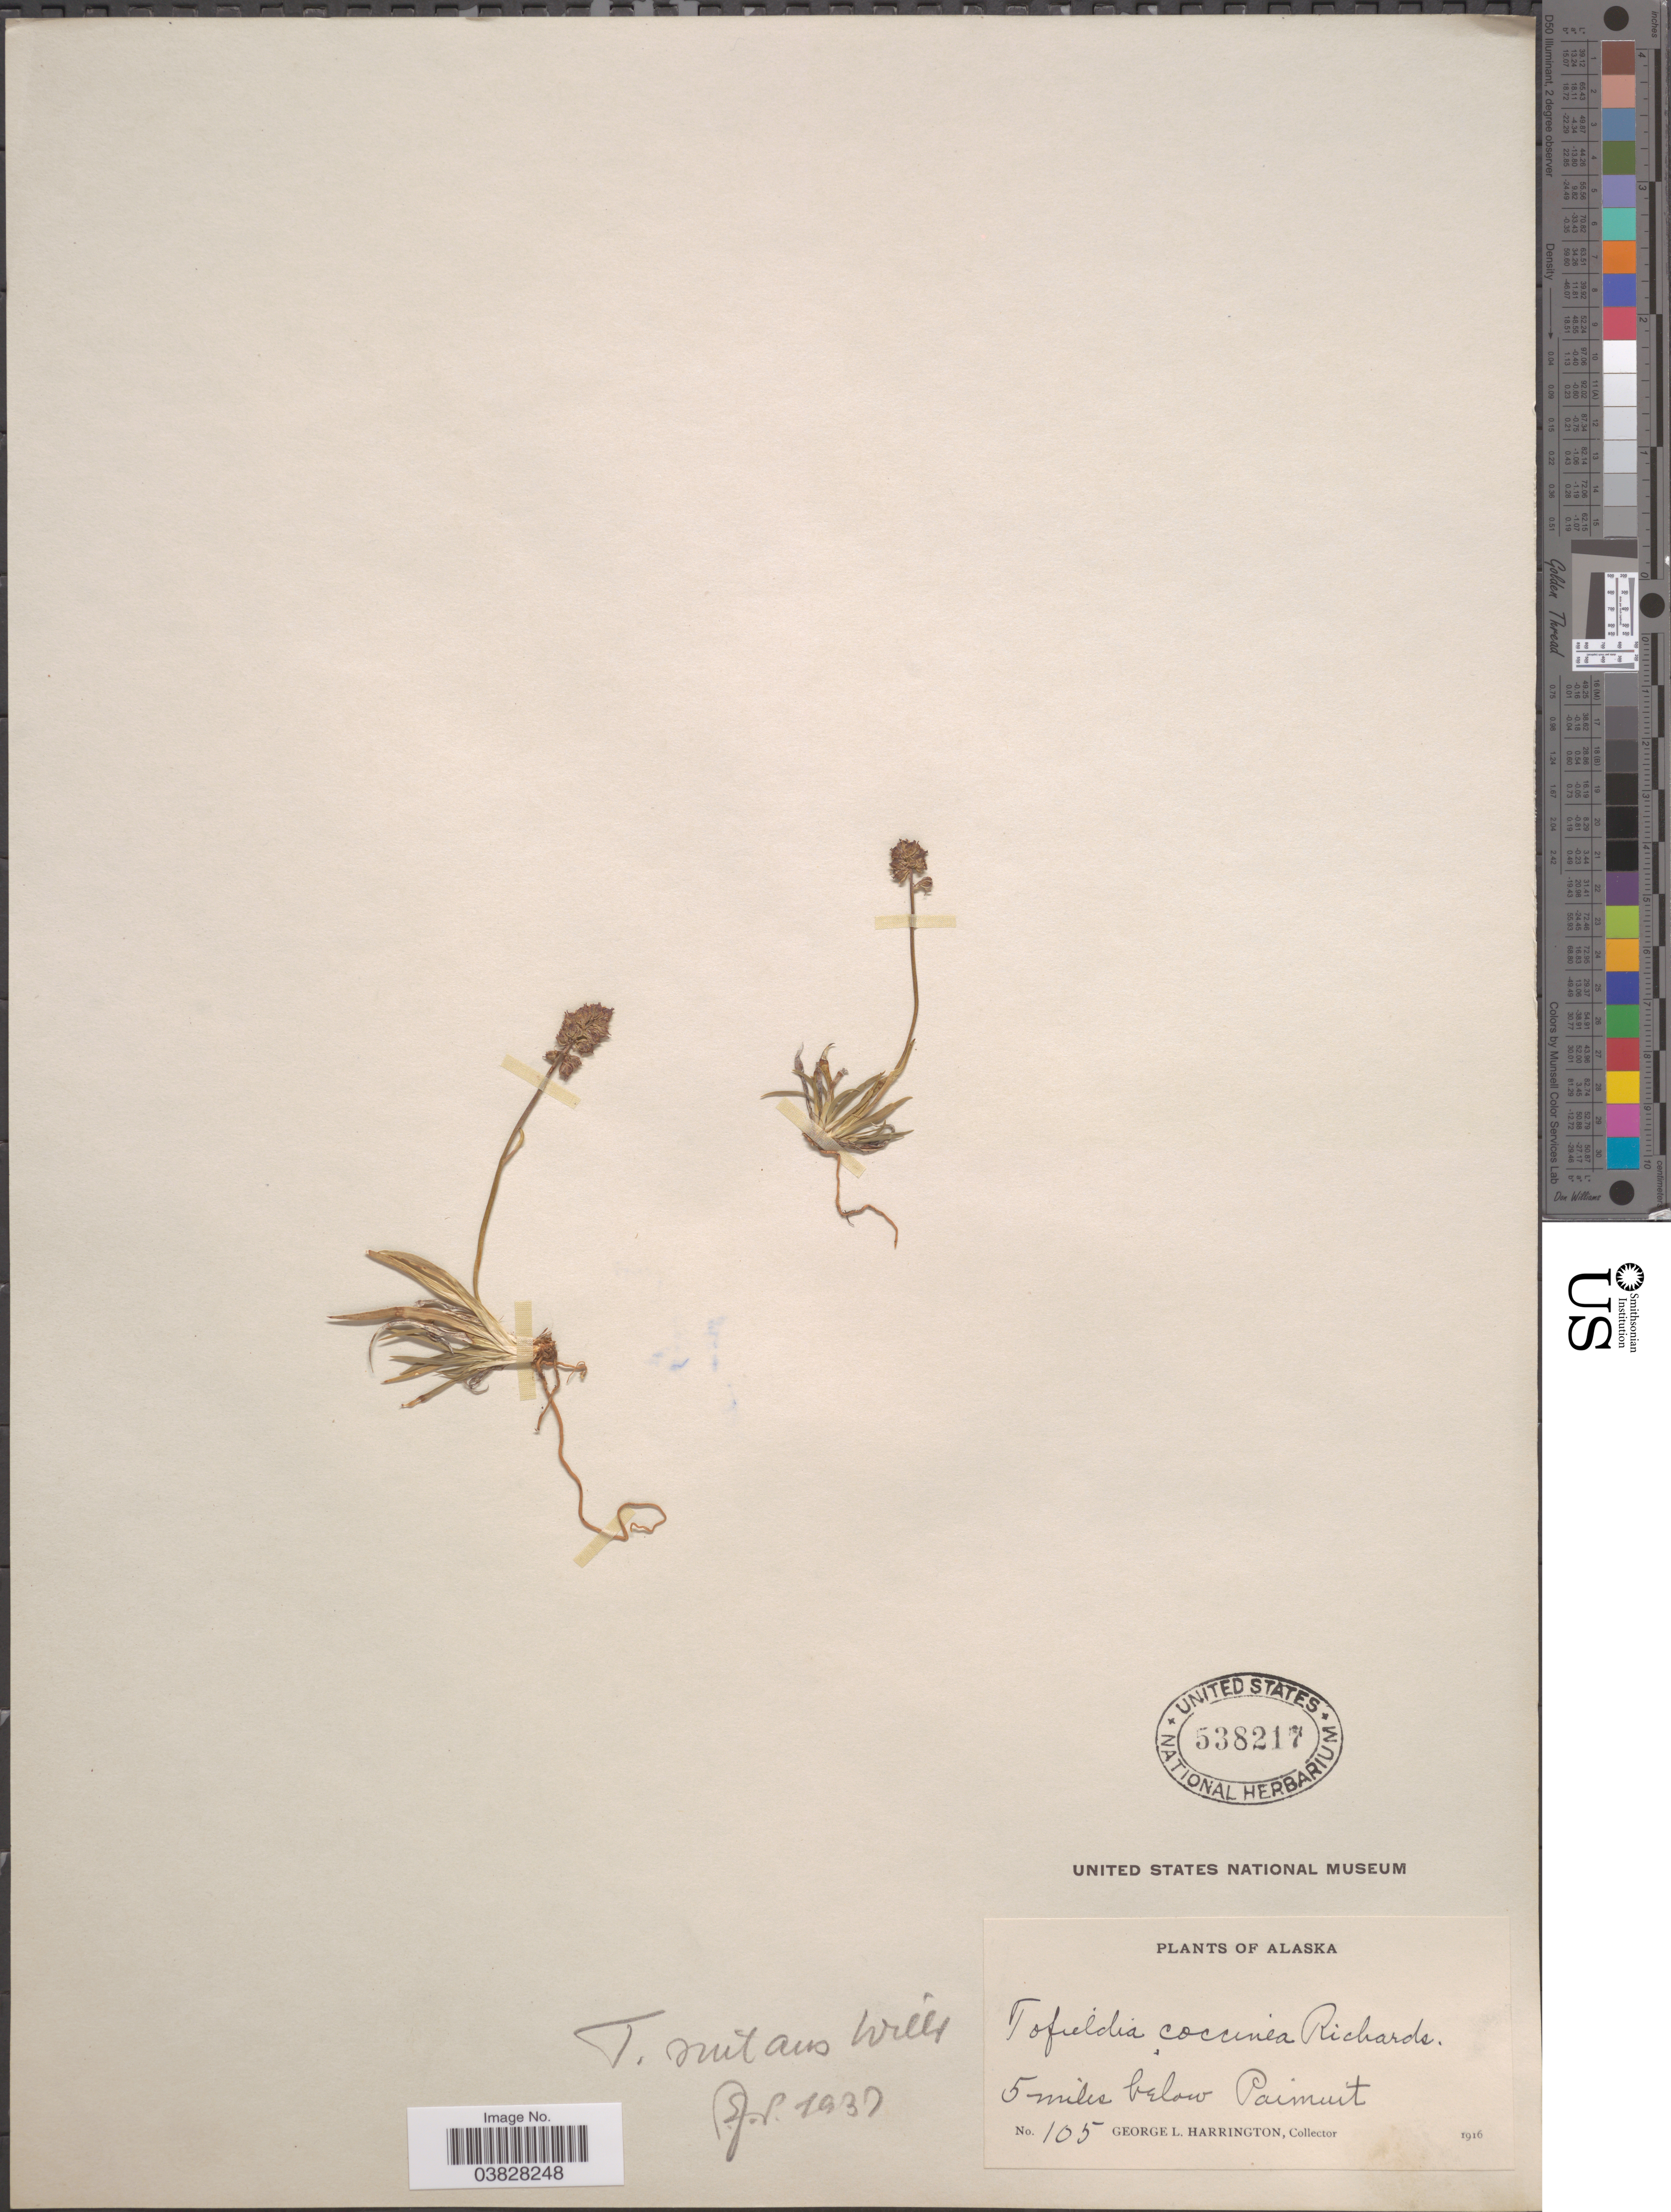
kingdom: Plantae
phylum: Tracheophyta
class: Liliopsida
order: Alismatales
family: Tofieldiaceae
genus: Tofieldia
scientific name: Tofieldia coccinea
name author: Richardson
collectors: G. Harrington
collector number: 105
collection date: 1916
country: United States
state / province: Alaska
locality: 5 miles below Paimiut.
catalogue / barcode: US 538217